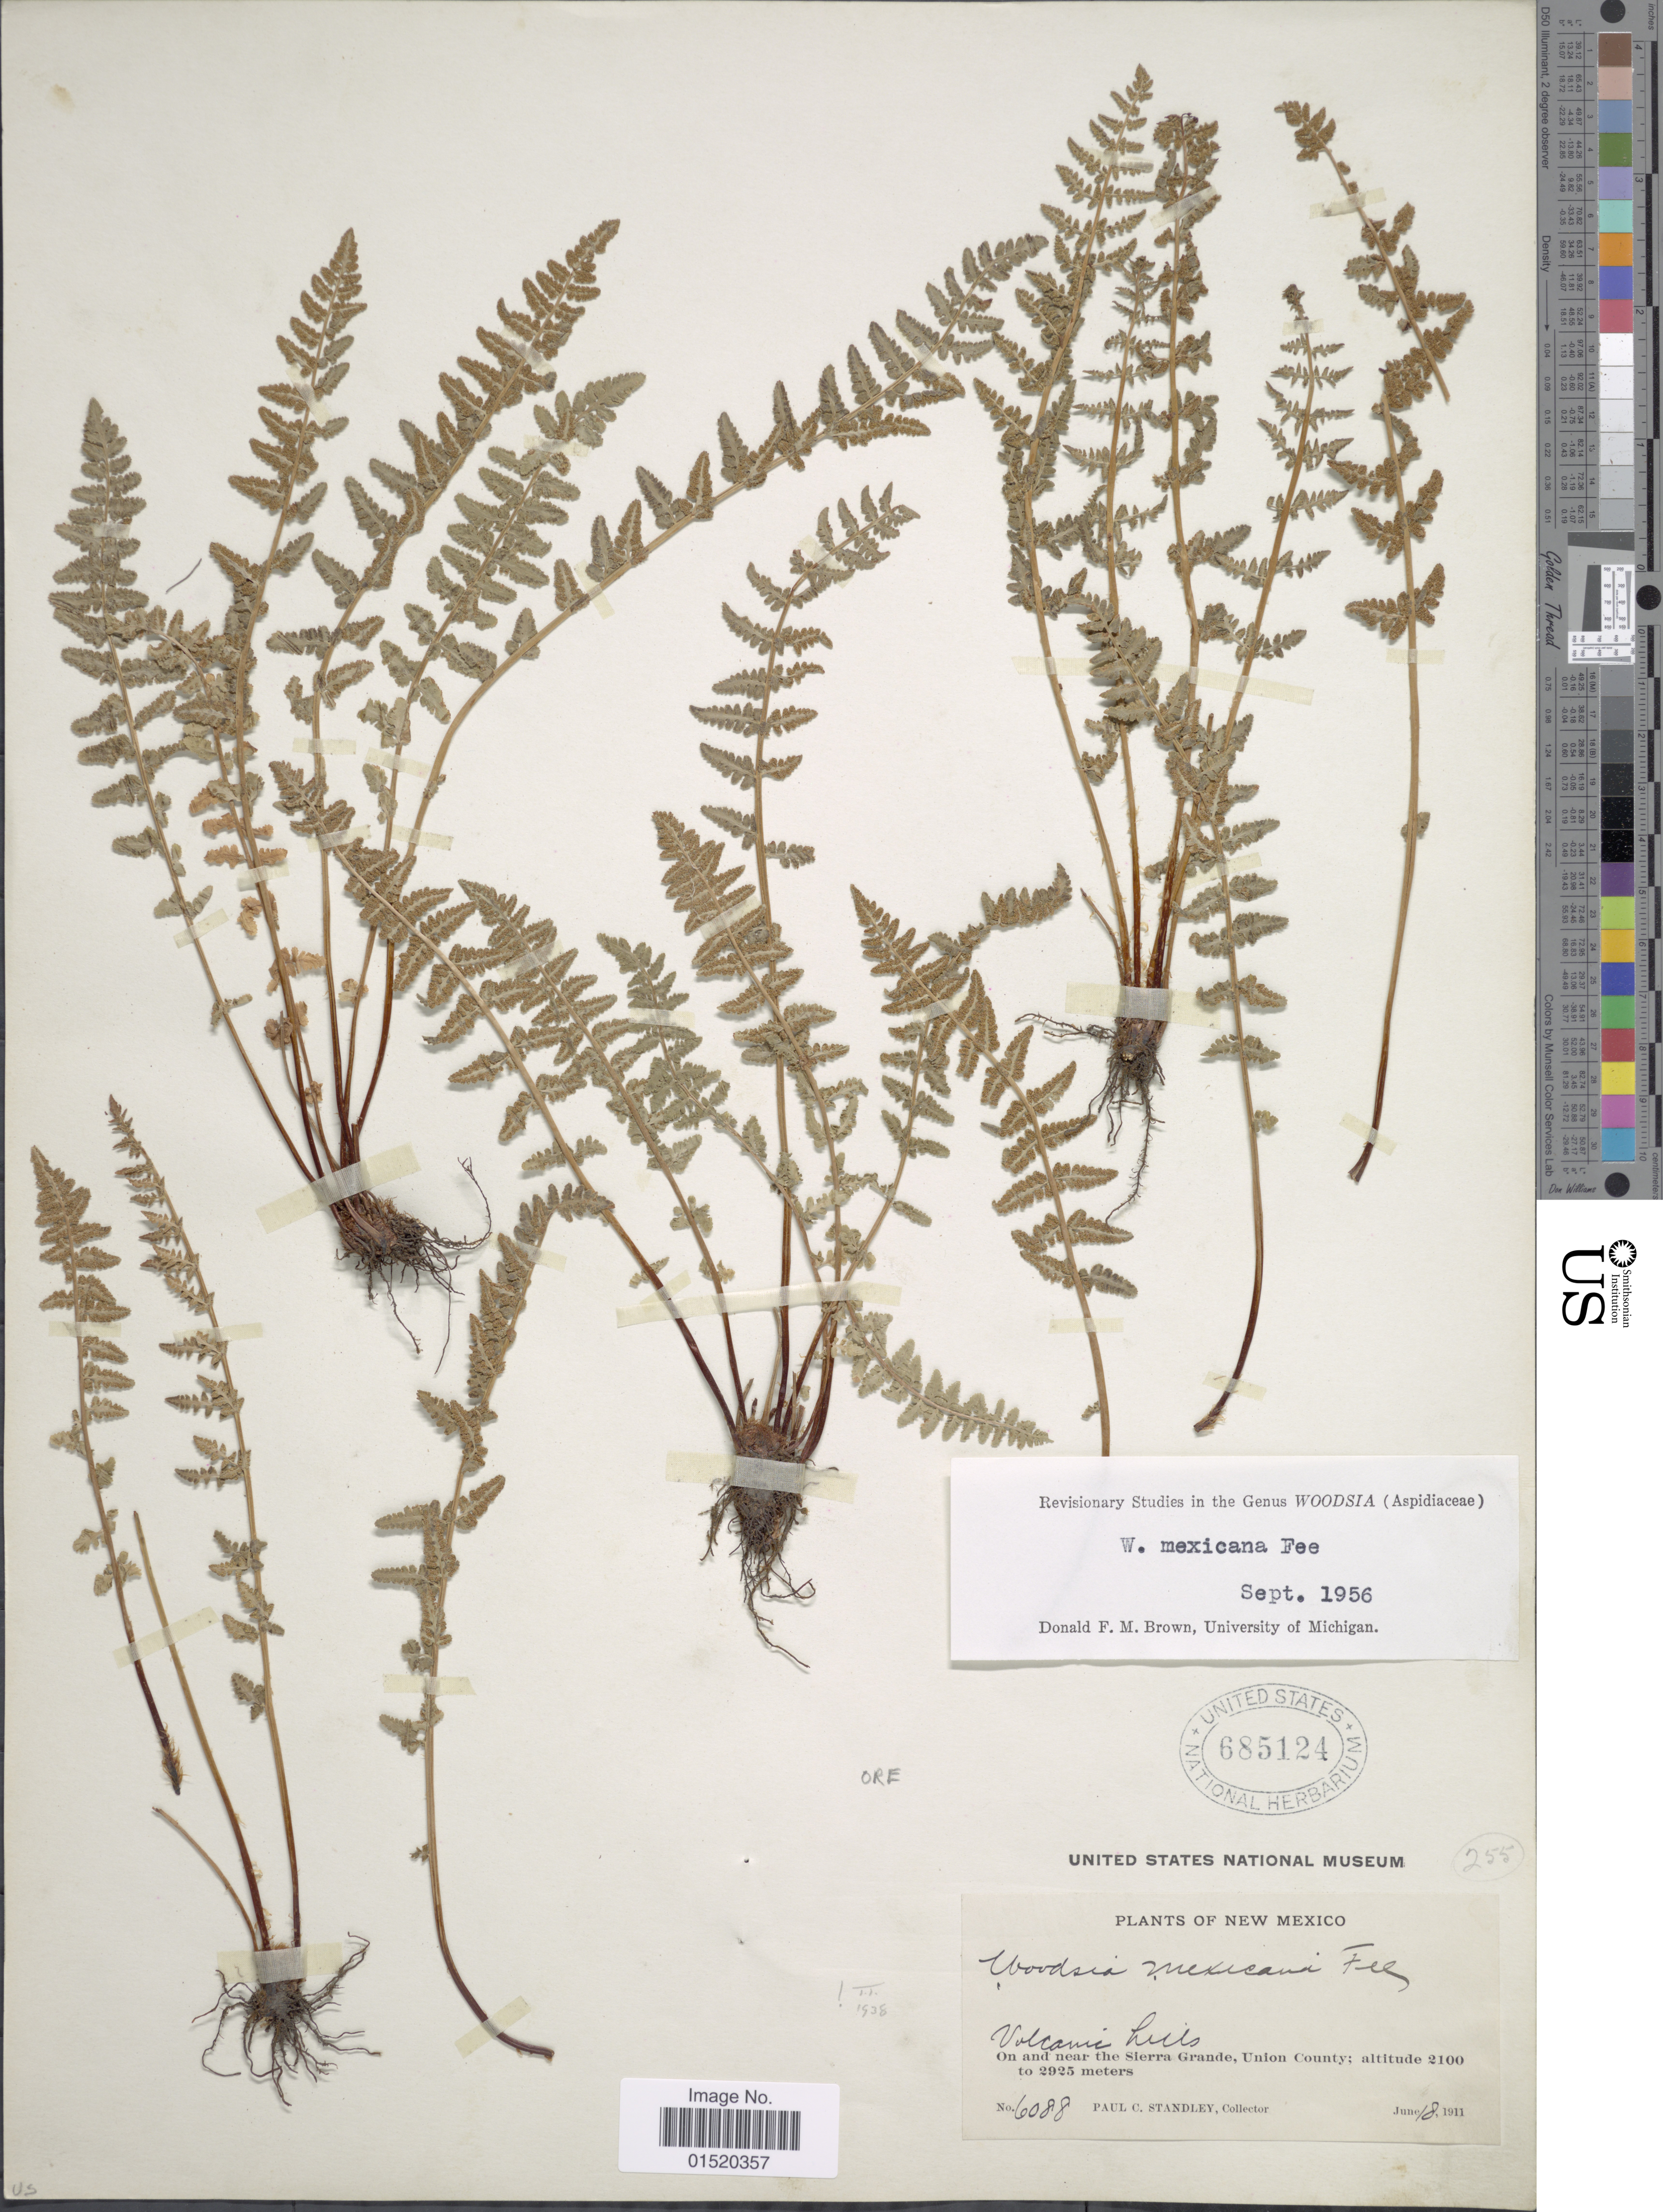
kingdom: Plantae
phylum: Tracheophyta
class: Polypodiopsida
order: Polypodiales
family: Woodsiaceae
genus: Woodsia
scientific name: Woodsia oregana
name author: D.C. Eaton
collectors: P. C. Standley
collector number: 6088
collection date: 1911-06-18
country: United States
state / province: New Mexico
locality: Volcani Hills, On and near the Sierra Grande, Union County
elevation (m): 2100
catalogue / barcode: US 685124